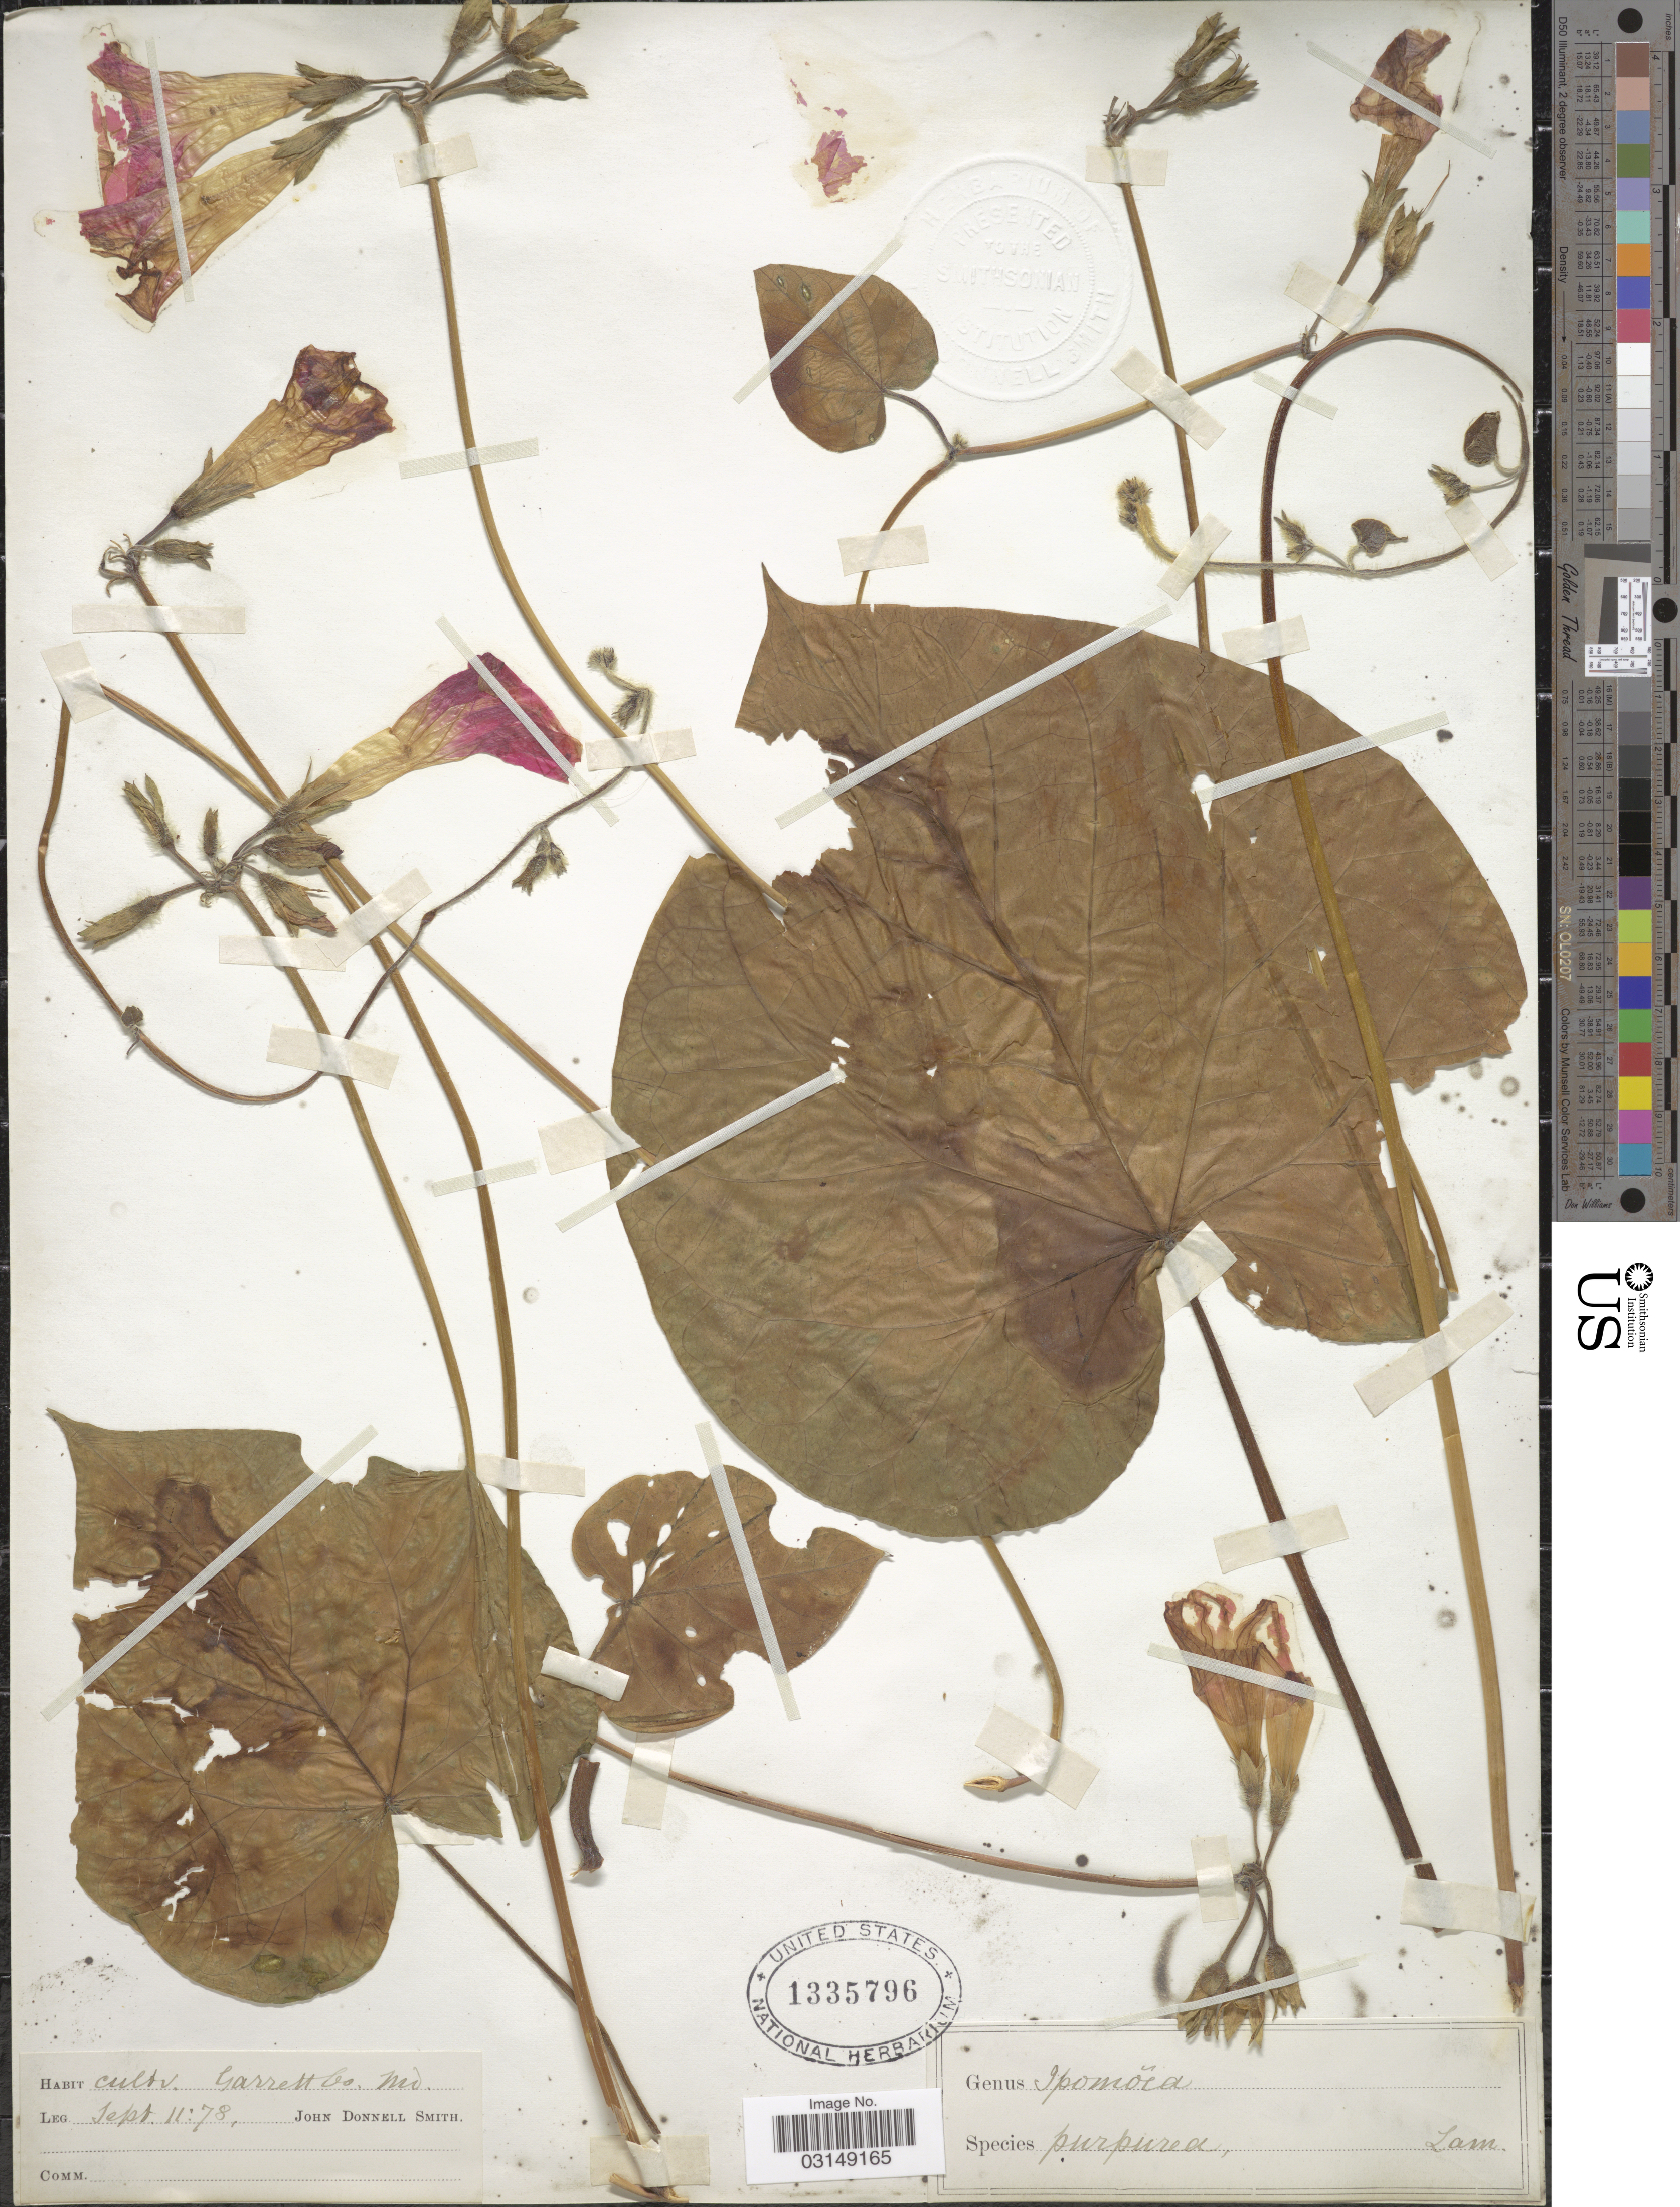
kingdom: Plantae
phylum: Tracheophyta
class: Magnoliopsida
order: Solanales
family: Convolvulaceae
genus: Ipomoea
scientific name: Ipomoea purpurea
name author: (L.) Roth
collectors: J. Donnell Smith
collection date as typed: Transcribed d/m/y: 11/9/78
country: United States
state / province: Maryland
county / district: Garrett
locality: Garrett Co. Md.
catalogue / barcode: US 1335796